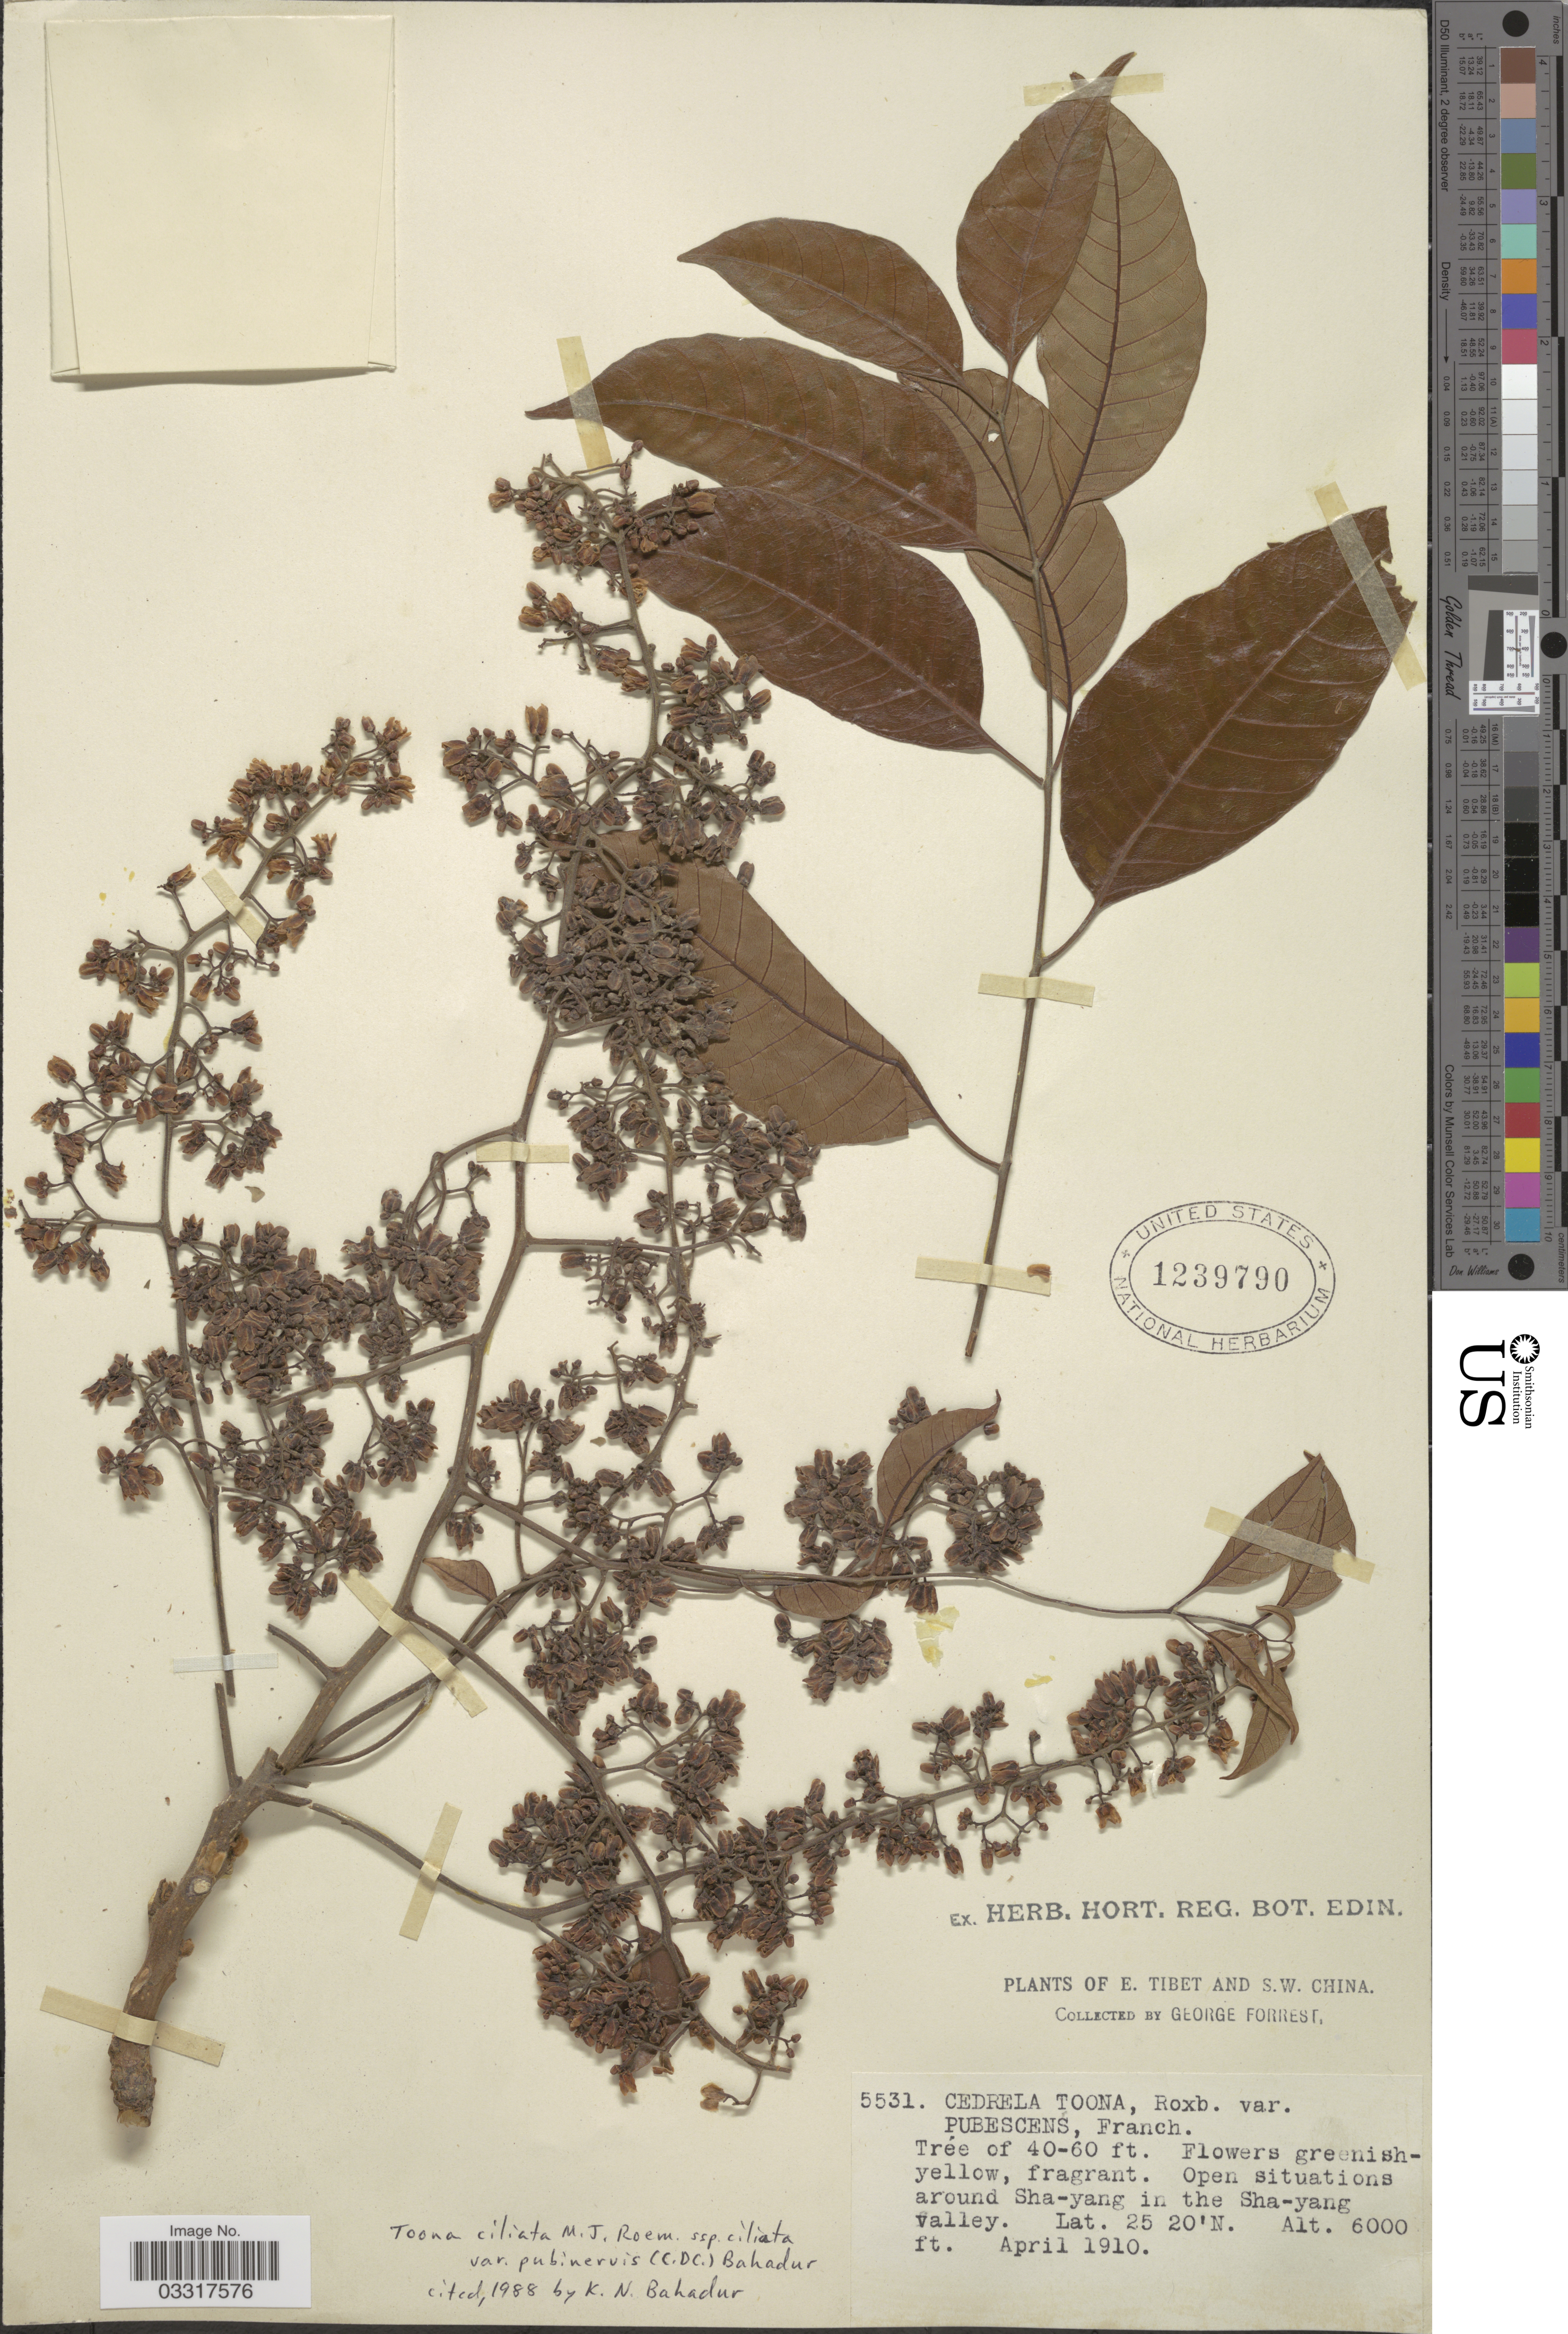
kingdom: Plantae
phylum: Tracheophyta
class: Magnoliopsida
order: Sapindales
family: Meliaceae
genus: Toona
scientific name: Toona ciliata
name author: M. Roem.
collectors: G. Forrest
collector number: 5531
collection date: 1910-04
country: China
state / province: Xizang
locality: E. Tibet and S.W. China. Open situations around Sha-yang in the Sha-yang valley.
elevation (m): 1829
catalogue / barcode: US 1239790